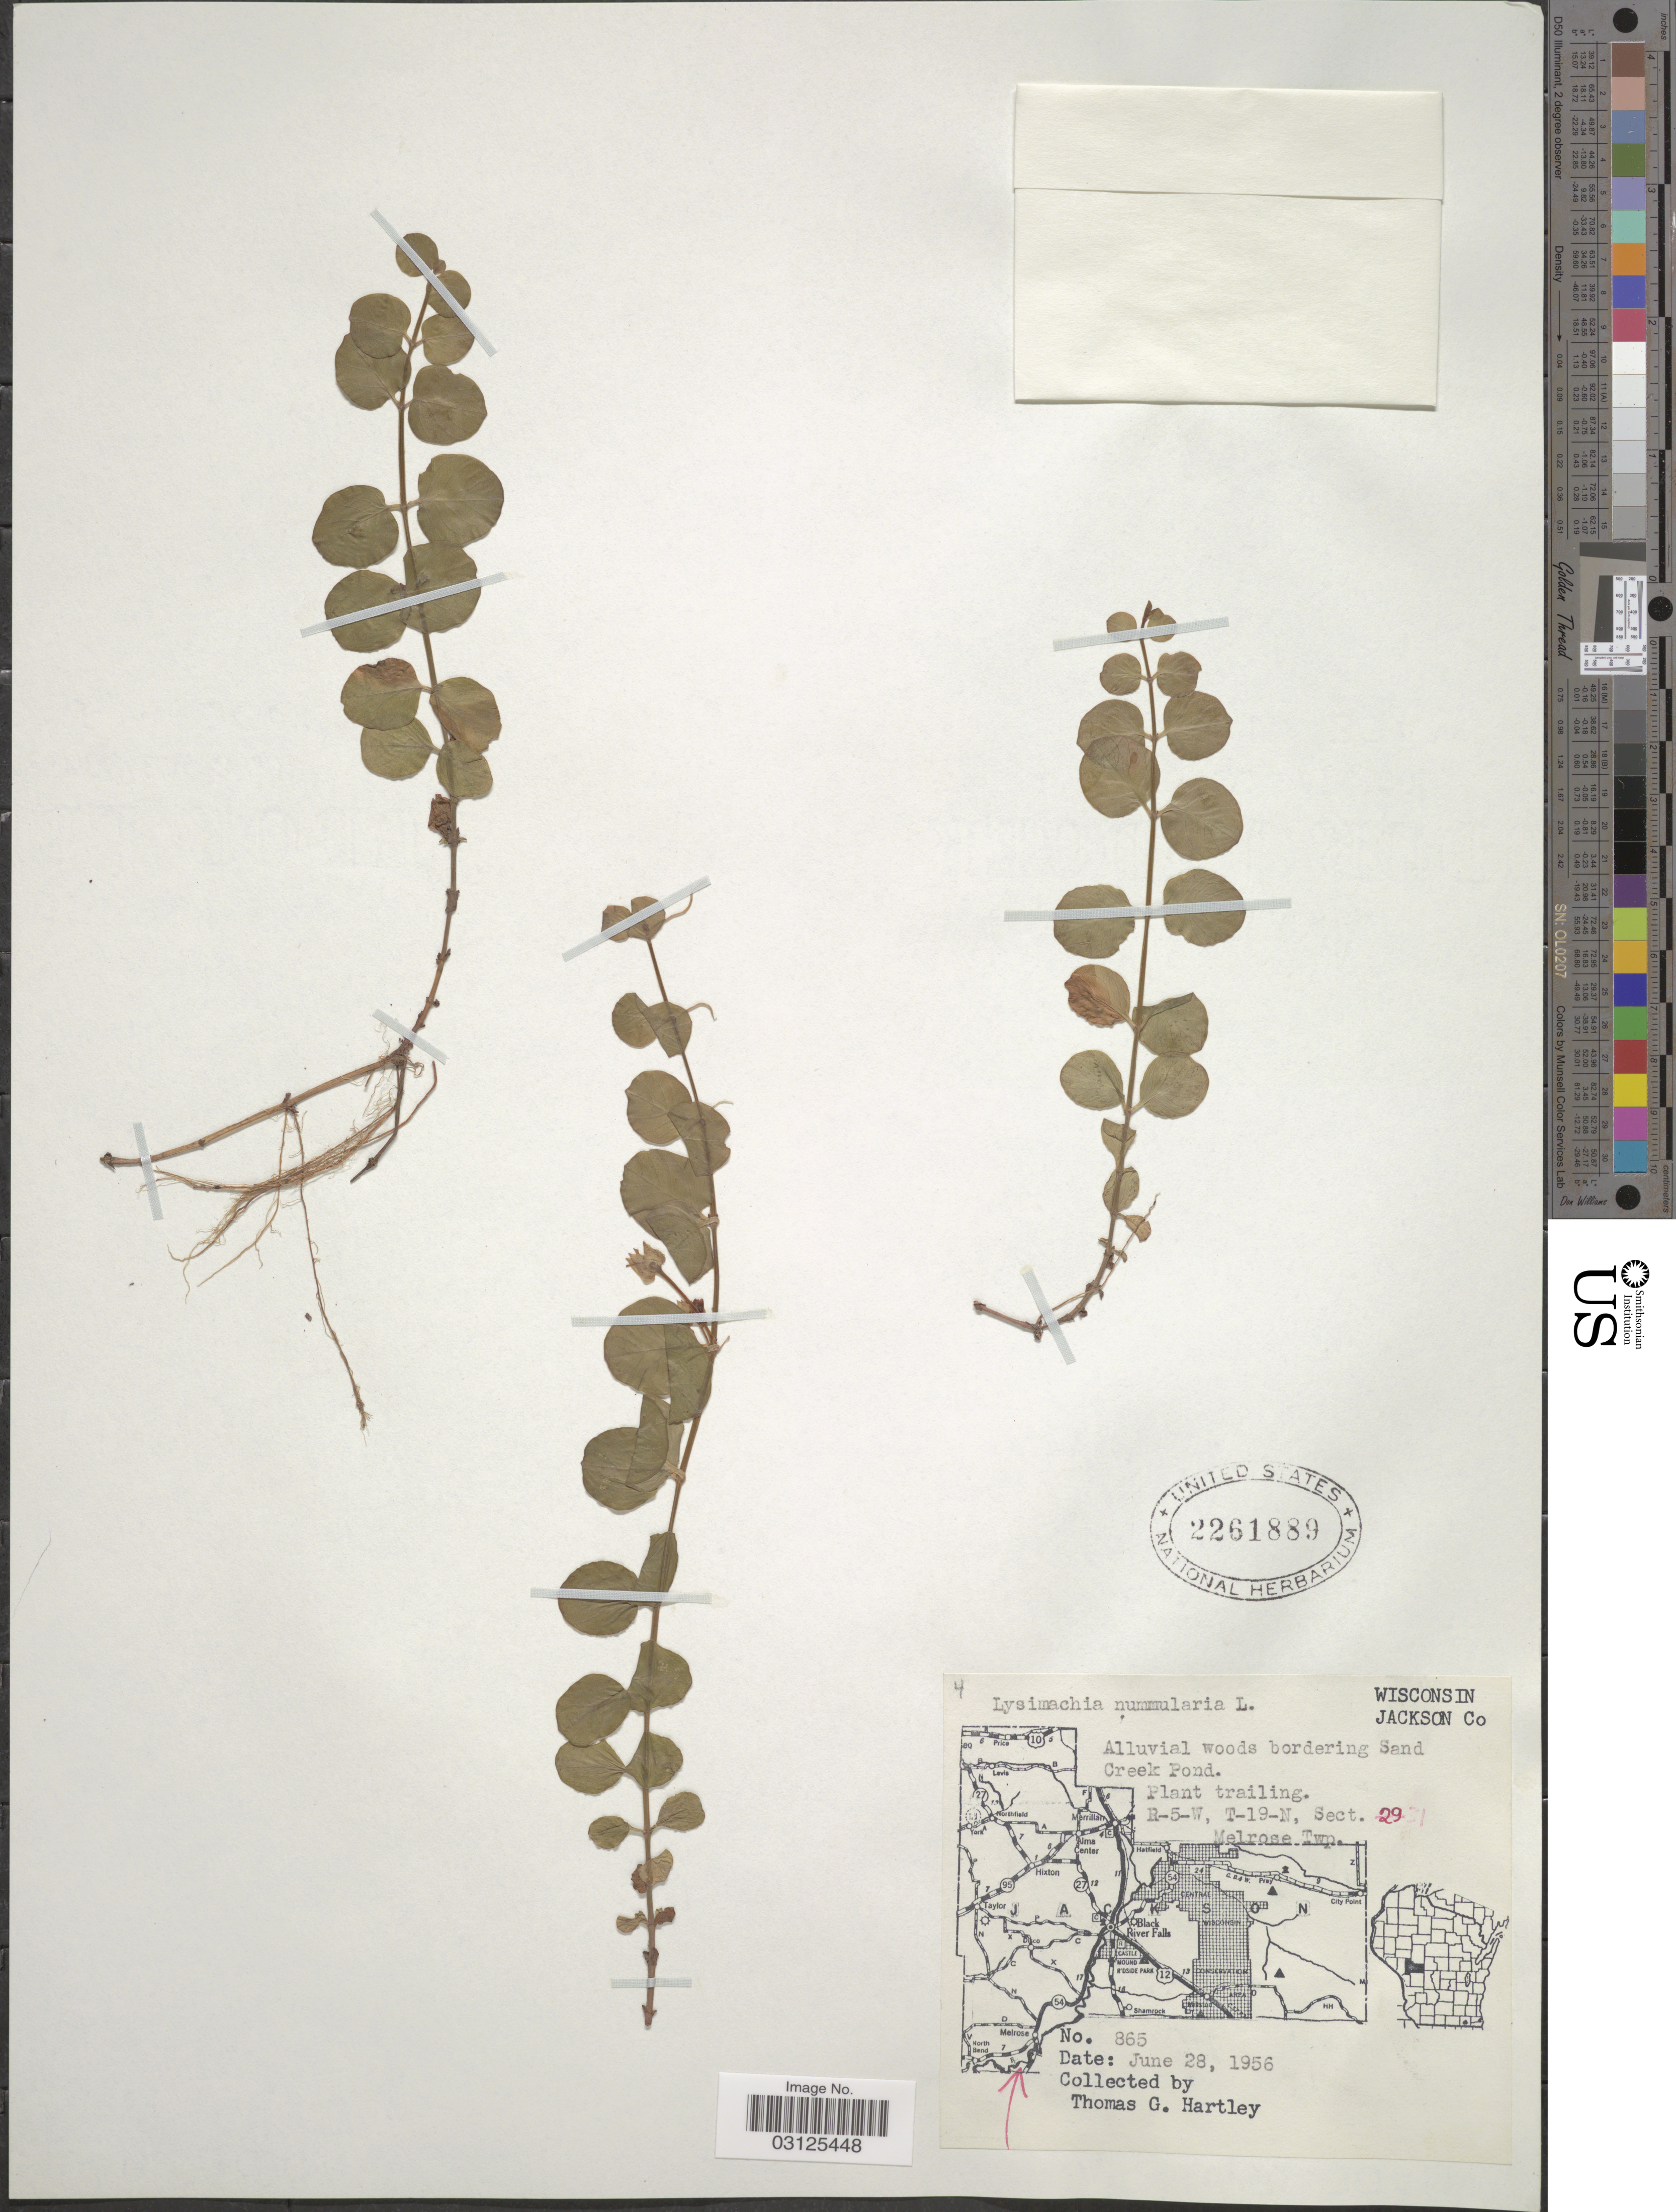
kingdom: Plantae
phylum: Tracheophyta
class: Magnoliopsida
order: Ericales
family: Primulaceae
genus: Lysimachia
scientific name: Lysimachia nummularia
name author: L.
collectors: T. G. Hartley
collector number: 865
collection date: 1956-06-28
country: United States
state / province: Wisconsin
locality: Jackson Co., Alluvial woods bordering Sand Creek Pond, R-5-W, T-19-N, Sect. 29, Melrose Twp.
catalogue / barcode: US 2261889